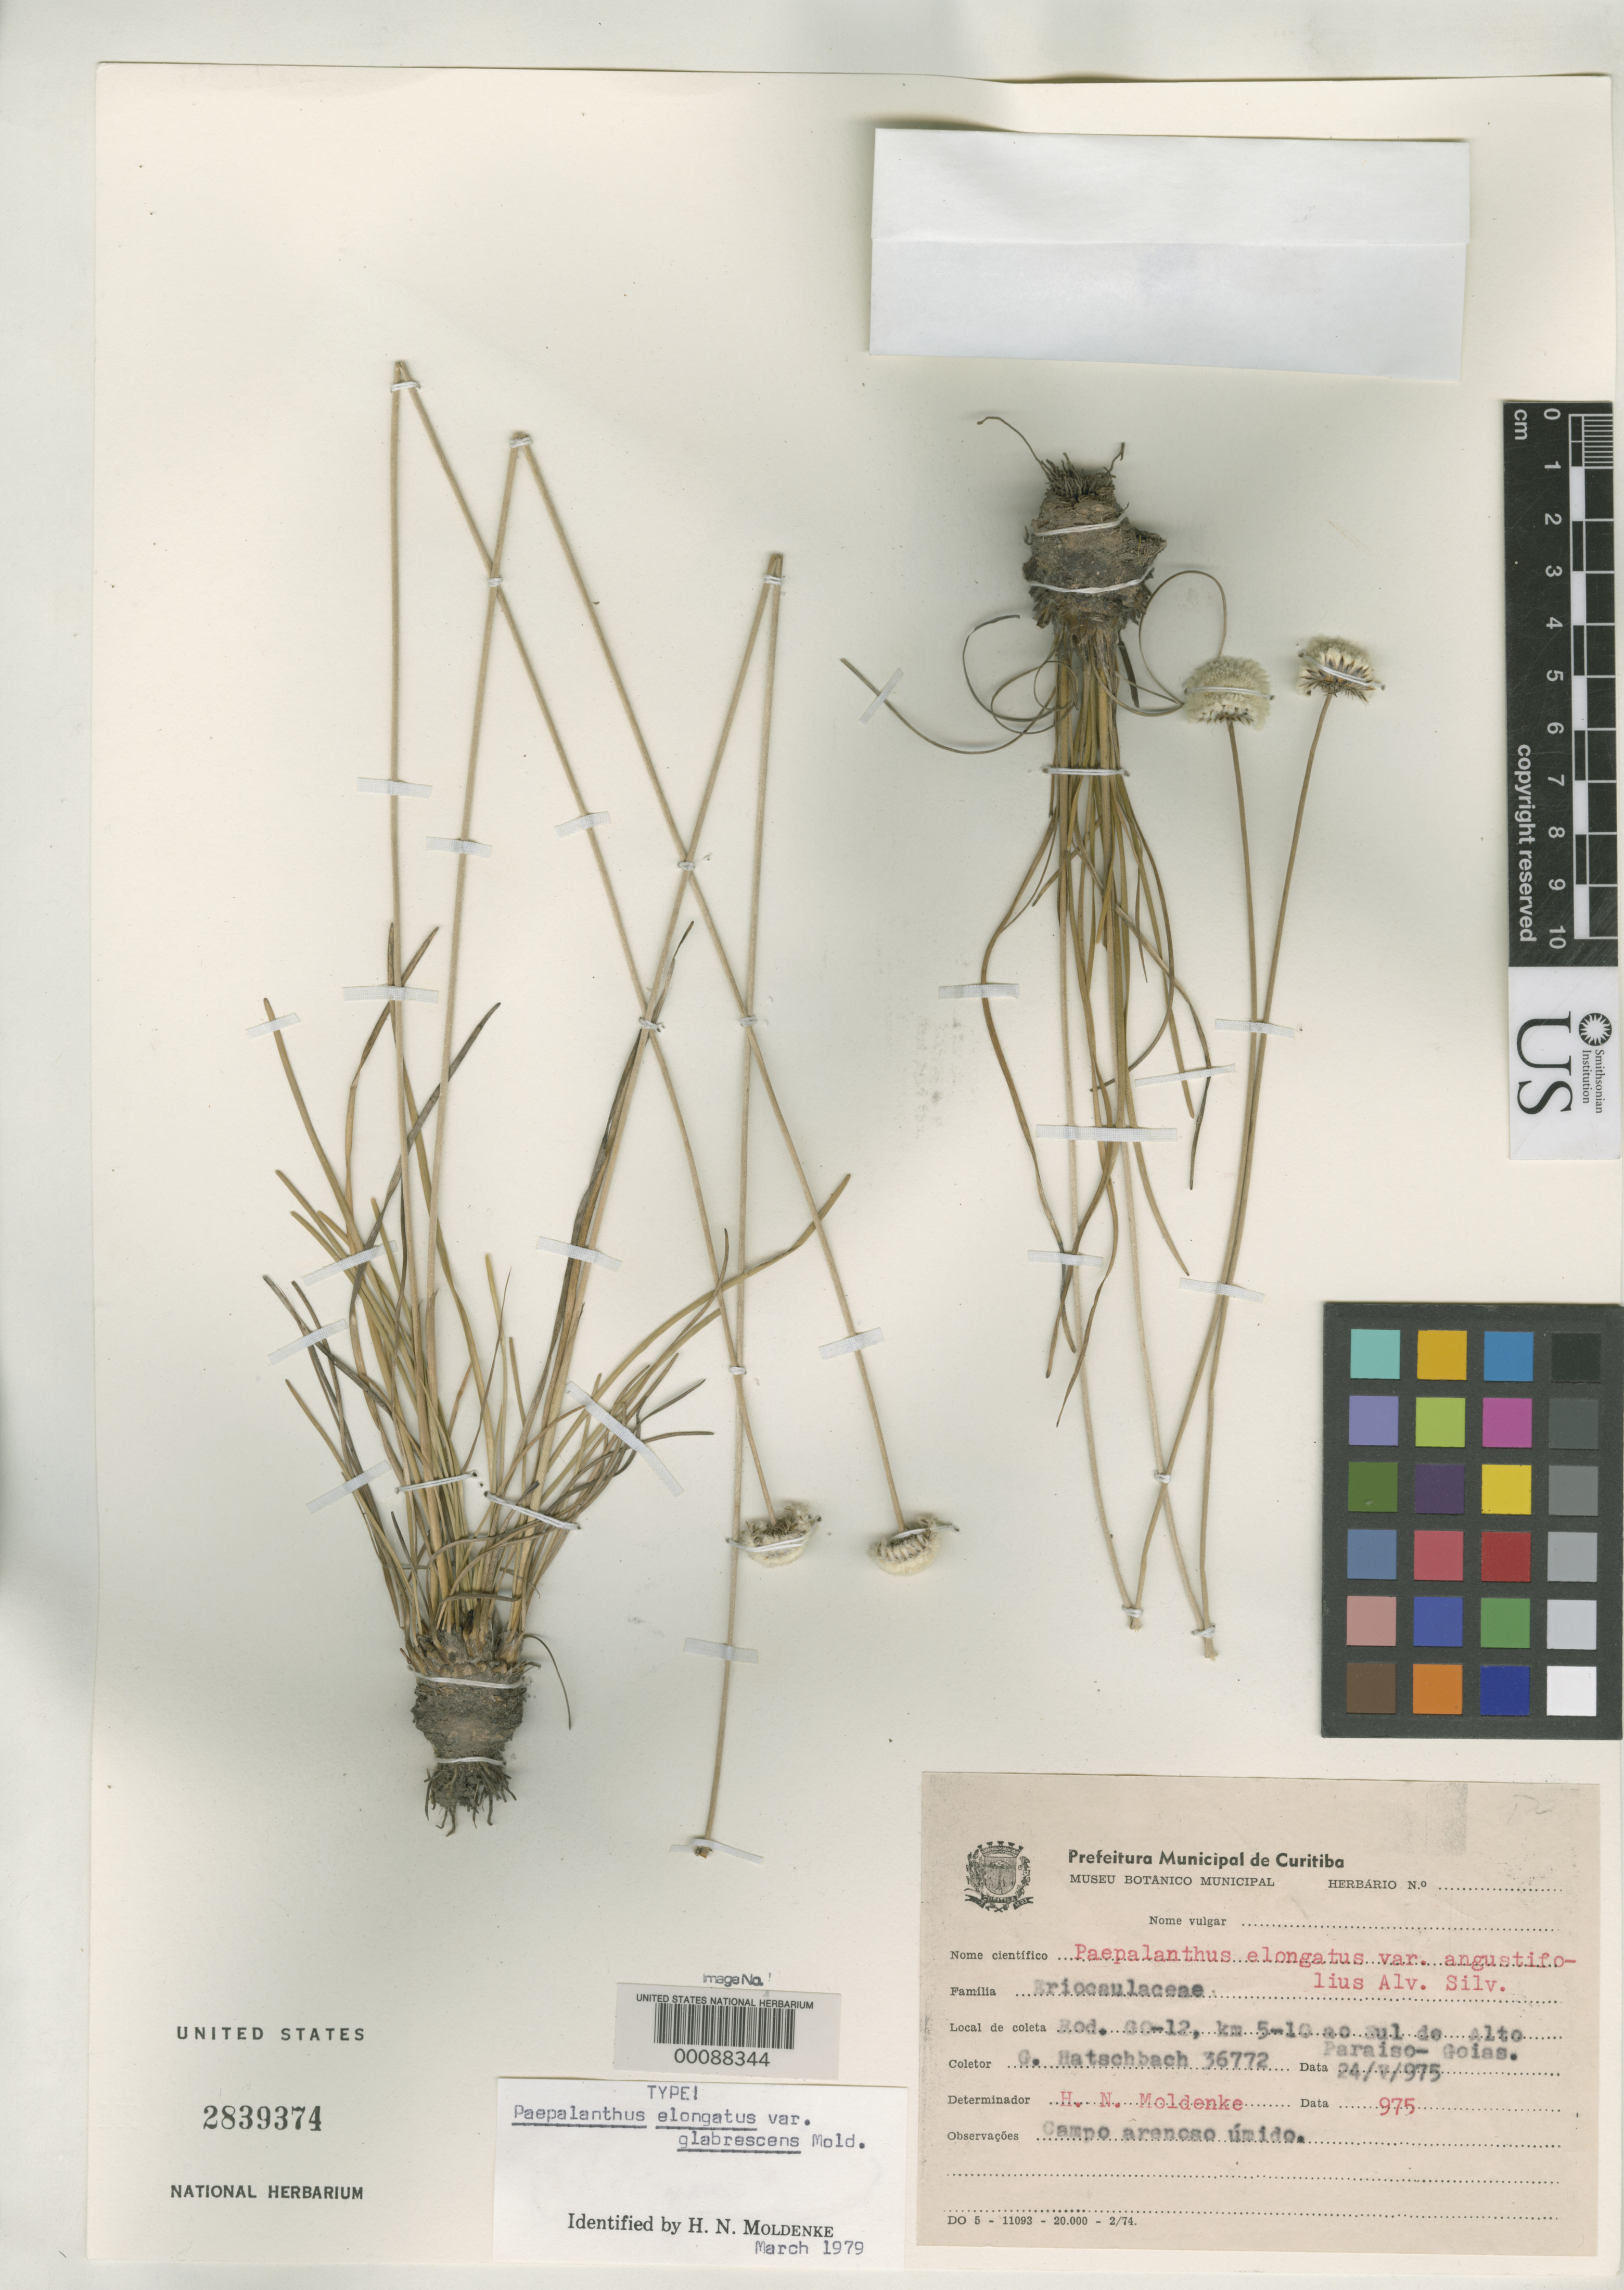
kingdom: Plantae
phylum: Tracheophyta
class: Liliopsida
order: Poales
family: Eriocaulaceae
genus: Paepalanthus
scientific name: Paepalanthus elongatus var. glabrescens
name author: Moldenke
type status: Holotype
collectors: G. Hatschbach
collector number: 36772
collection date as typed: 24 May 1975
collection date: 1975-05-24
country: Brazil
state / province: Goiás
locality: South of Paraiso.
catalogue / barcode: US 2839374